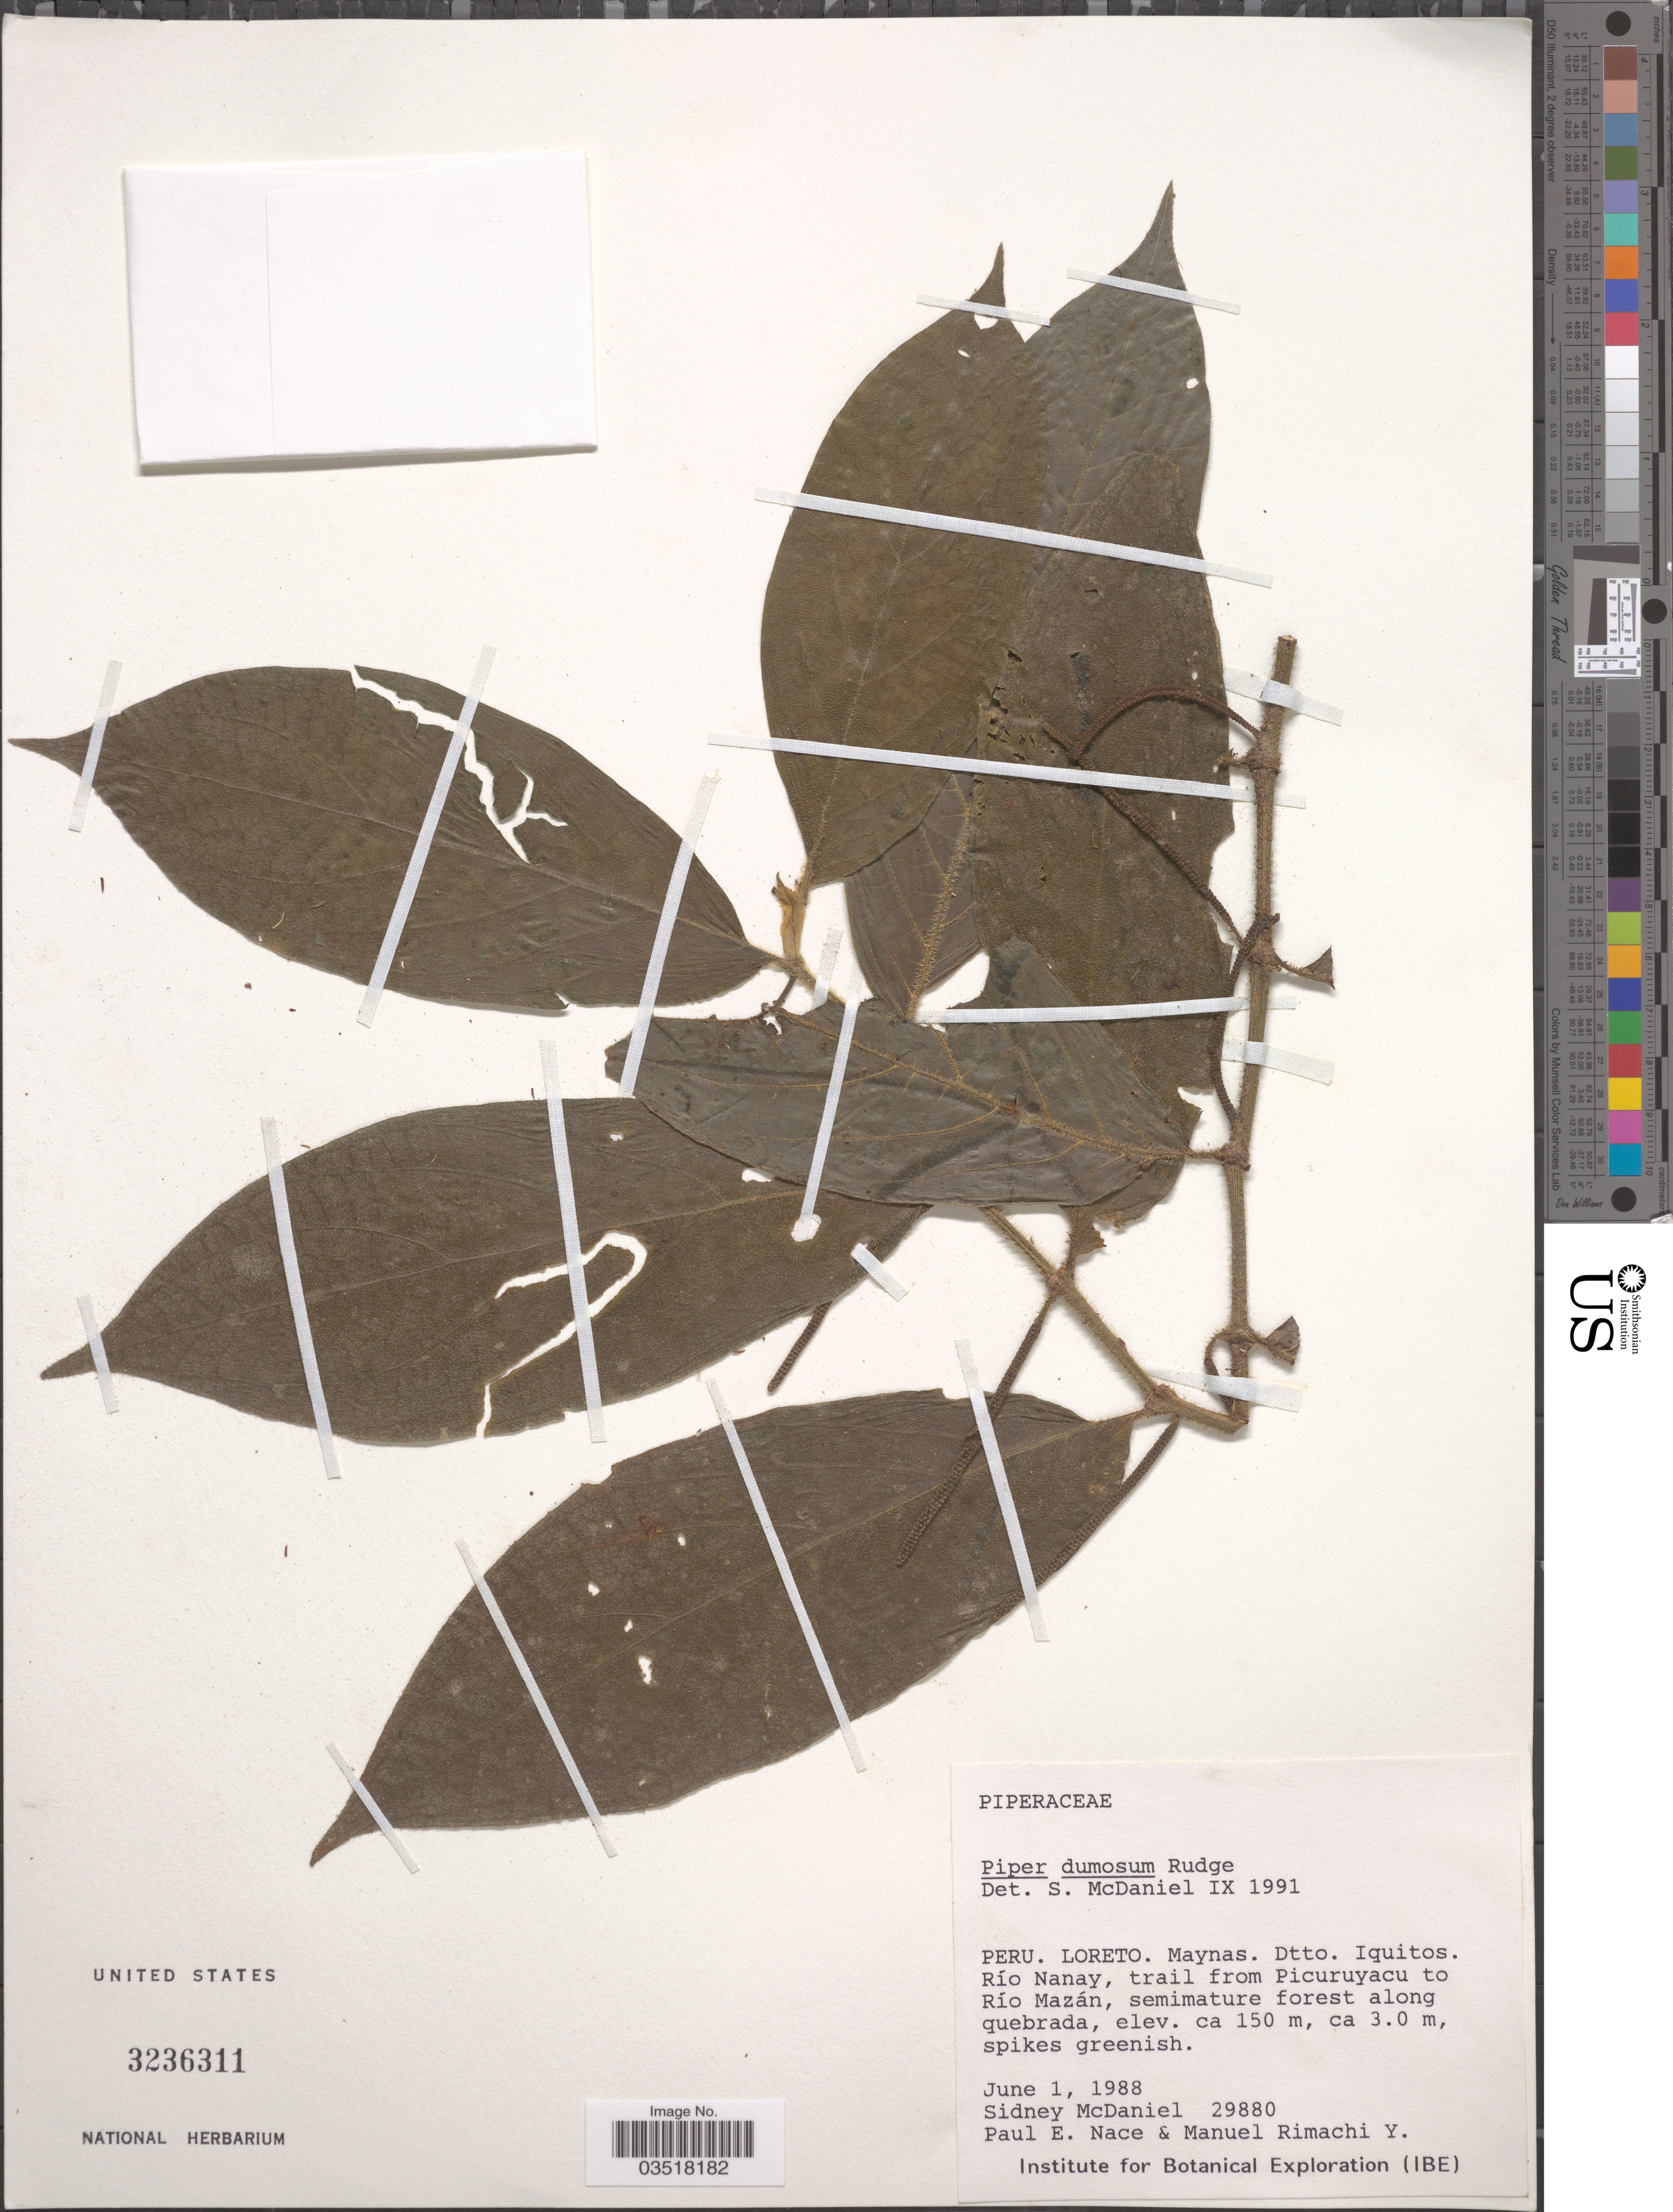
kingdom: Plantae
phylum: Tracheophyta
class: Magnoliopsida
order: Piperales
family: Piperaceae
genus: Piper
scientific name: Piper dumosum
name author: Rudge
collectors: S. McDaniel, P. Nace & M. Rimachi Y.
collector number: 29880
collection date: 1988-06-01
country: Peru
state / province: Loreto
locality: Maynas. Dtto. Iquitos. Río Nanay, trail from Picuruyacu to Río Mazán.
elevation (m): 150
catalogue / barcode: US 3236311